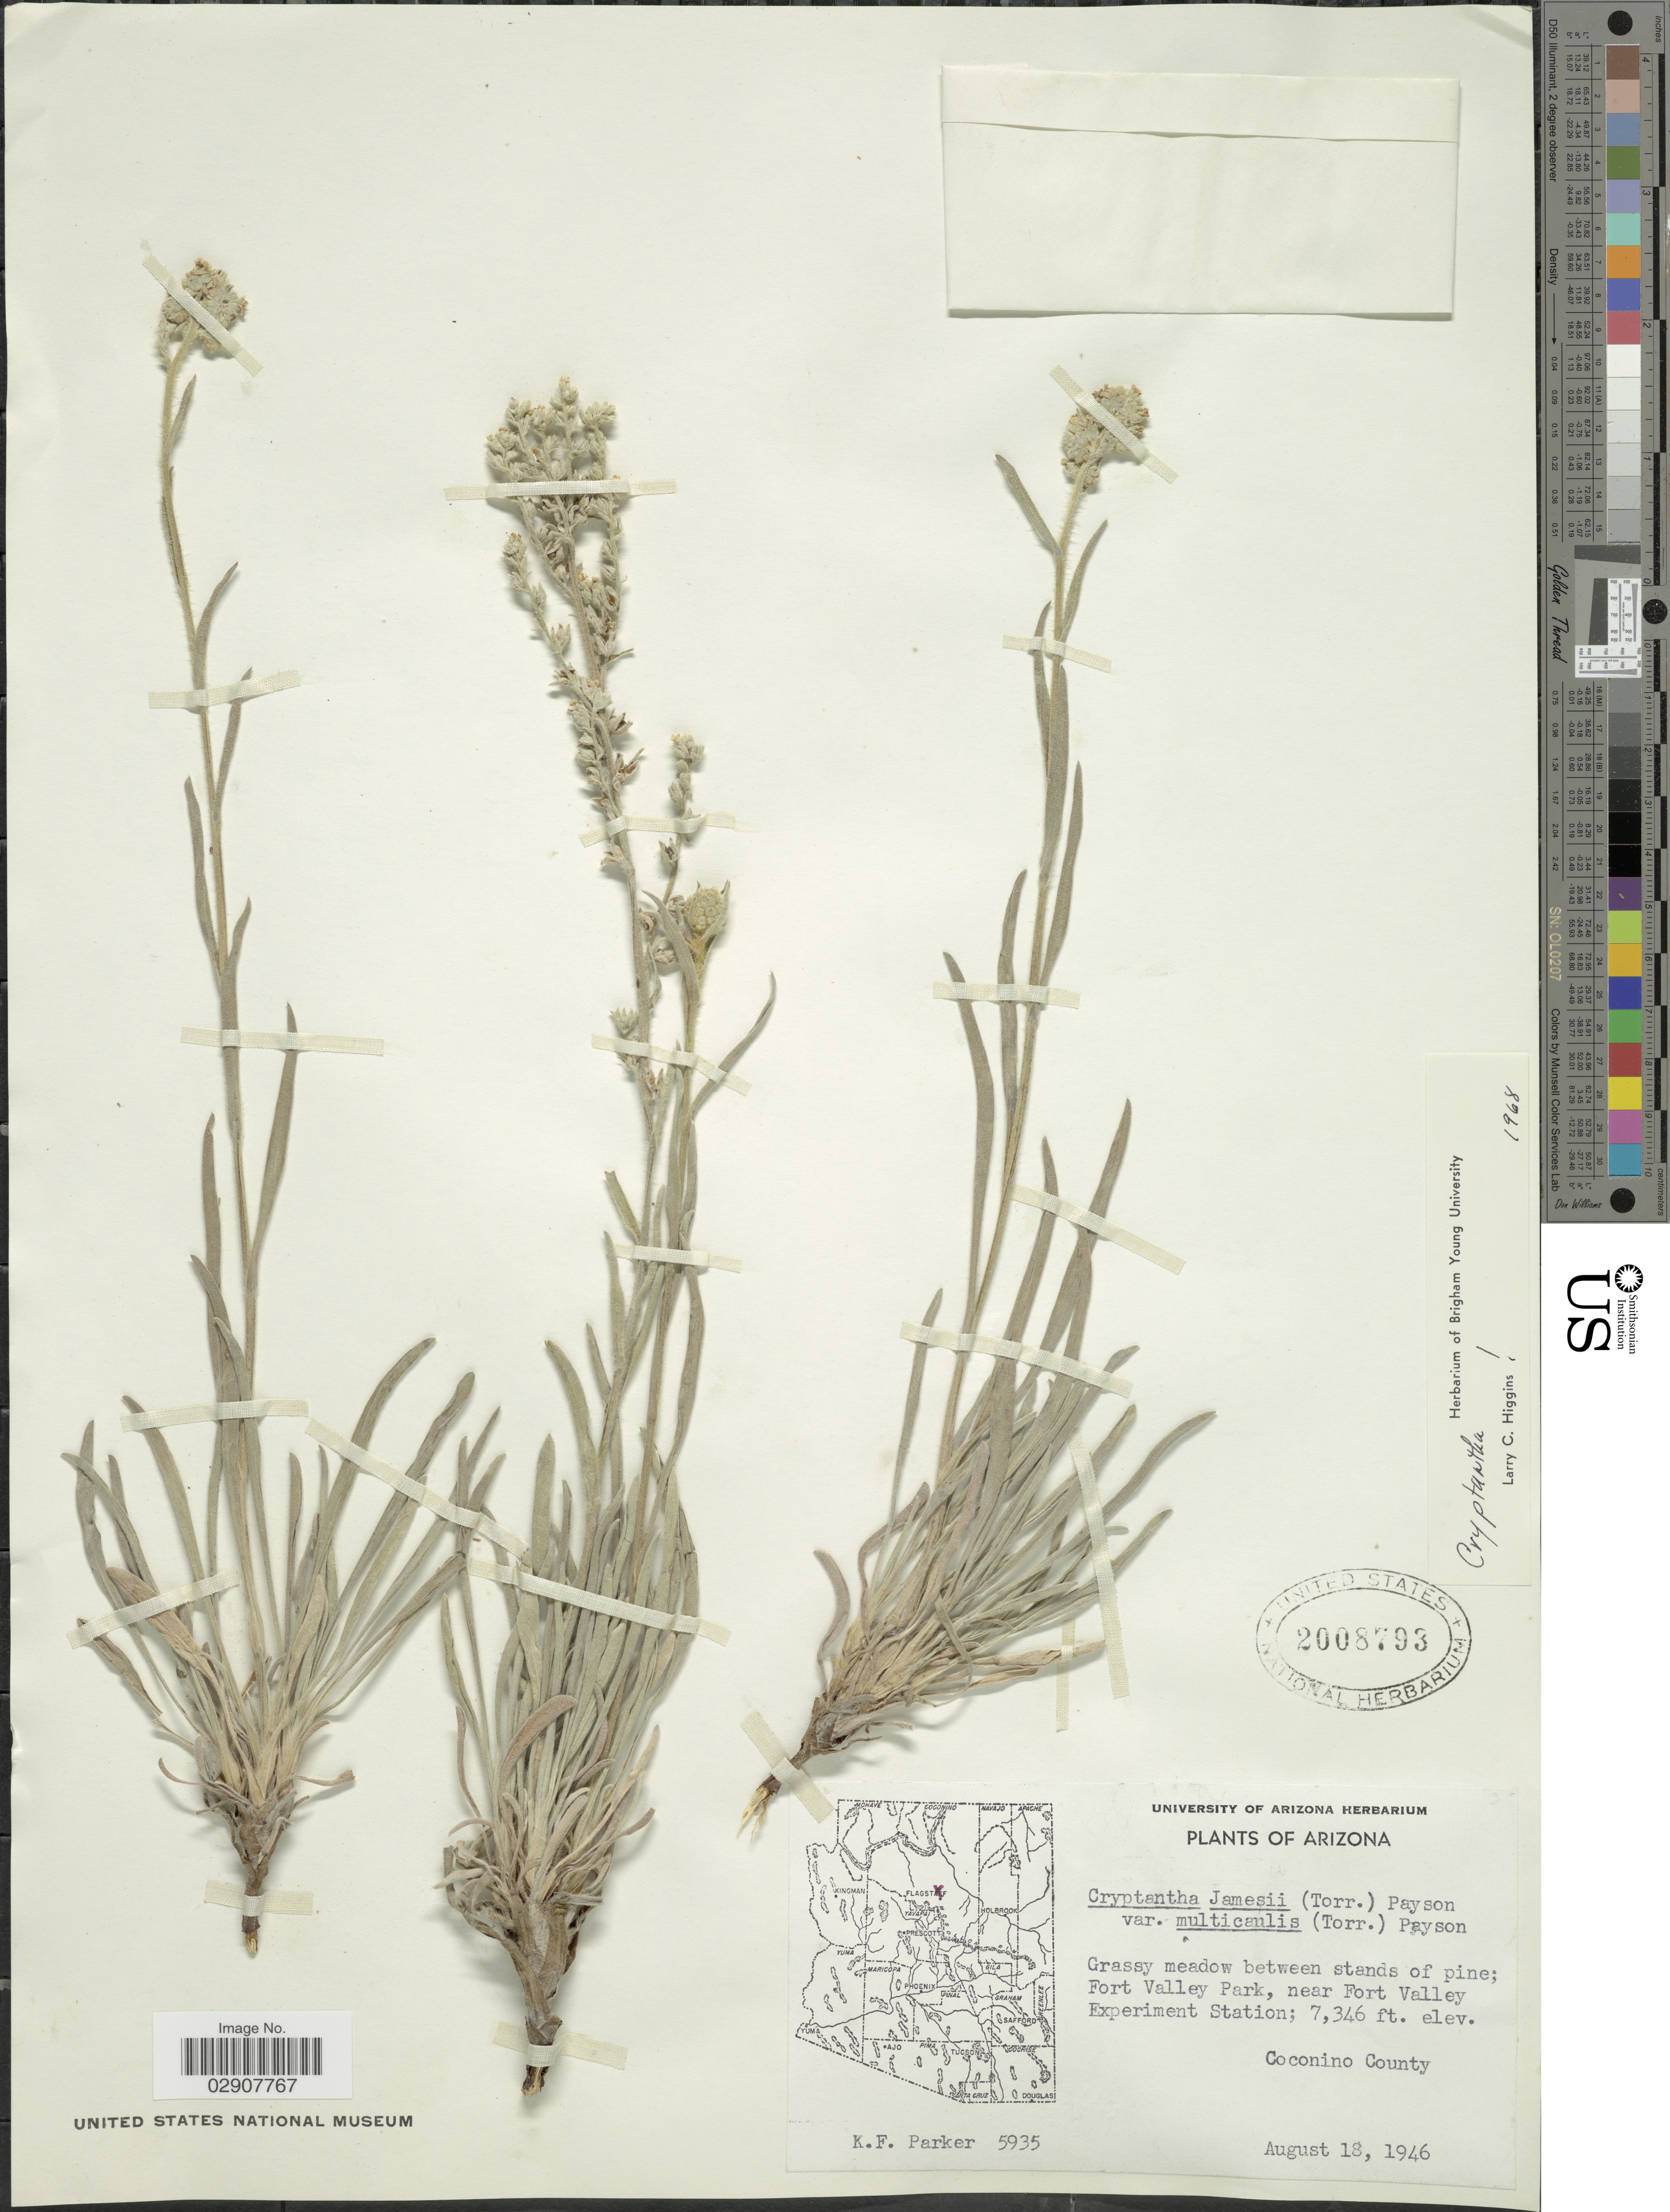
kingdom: Plantae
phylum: Tracheophyta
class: Magnoliopsida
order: Boraginales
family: Boraginaceae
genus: Cryptantha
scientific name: Cryptantha jamesii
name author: (Torr.) Payson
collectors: K. F. Parker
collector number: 5935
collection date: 1946-08-18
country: United States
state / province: Arizona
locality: Grassy meadow between stands of pine; Fort Valley Park, near Fort Valley Experiment Station. Coconino County. Arizona.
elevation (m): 2239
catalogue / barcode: US 2008793